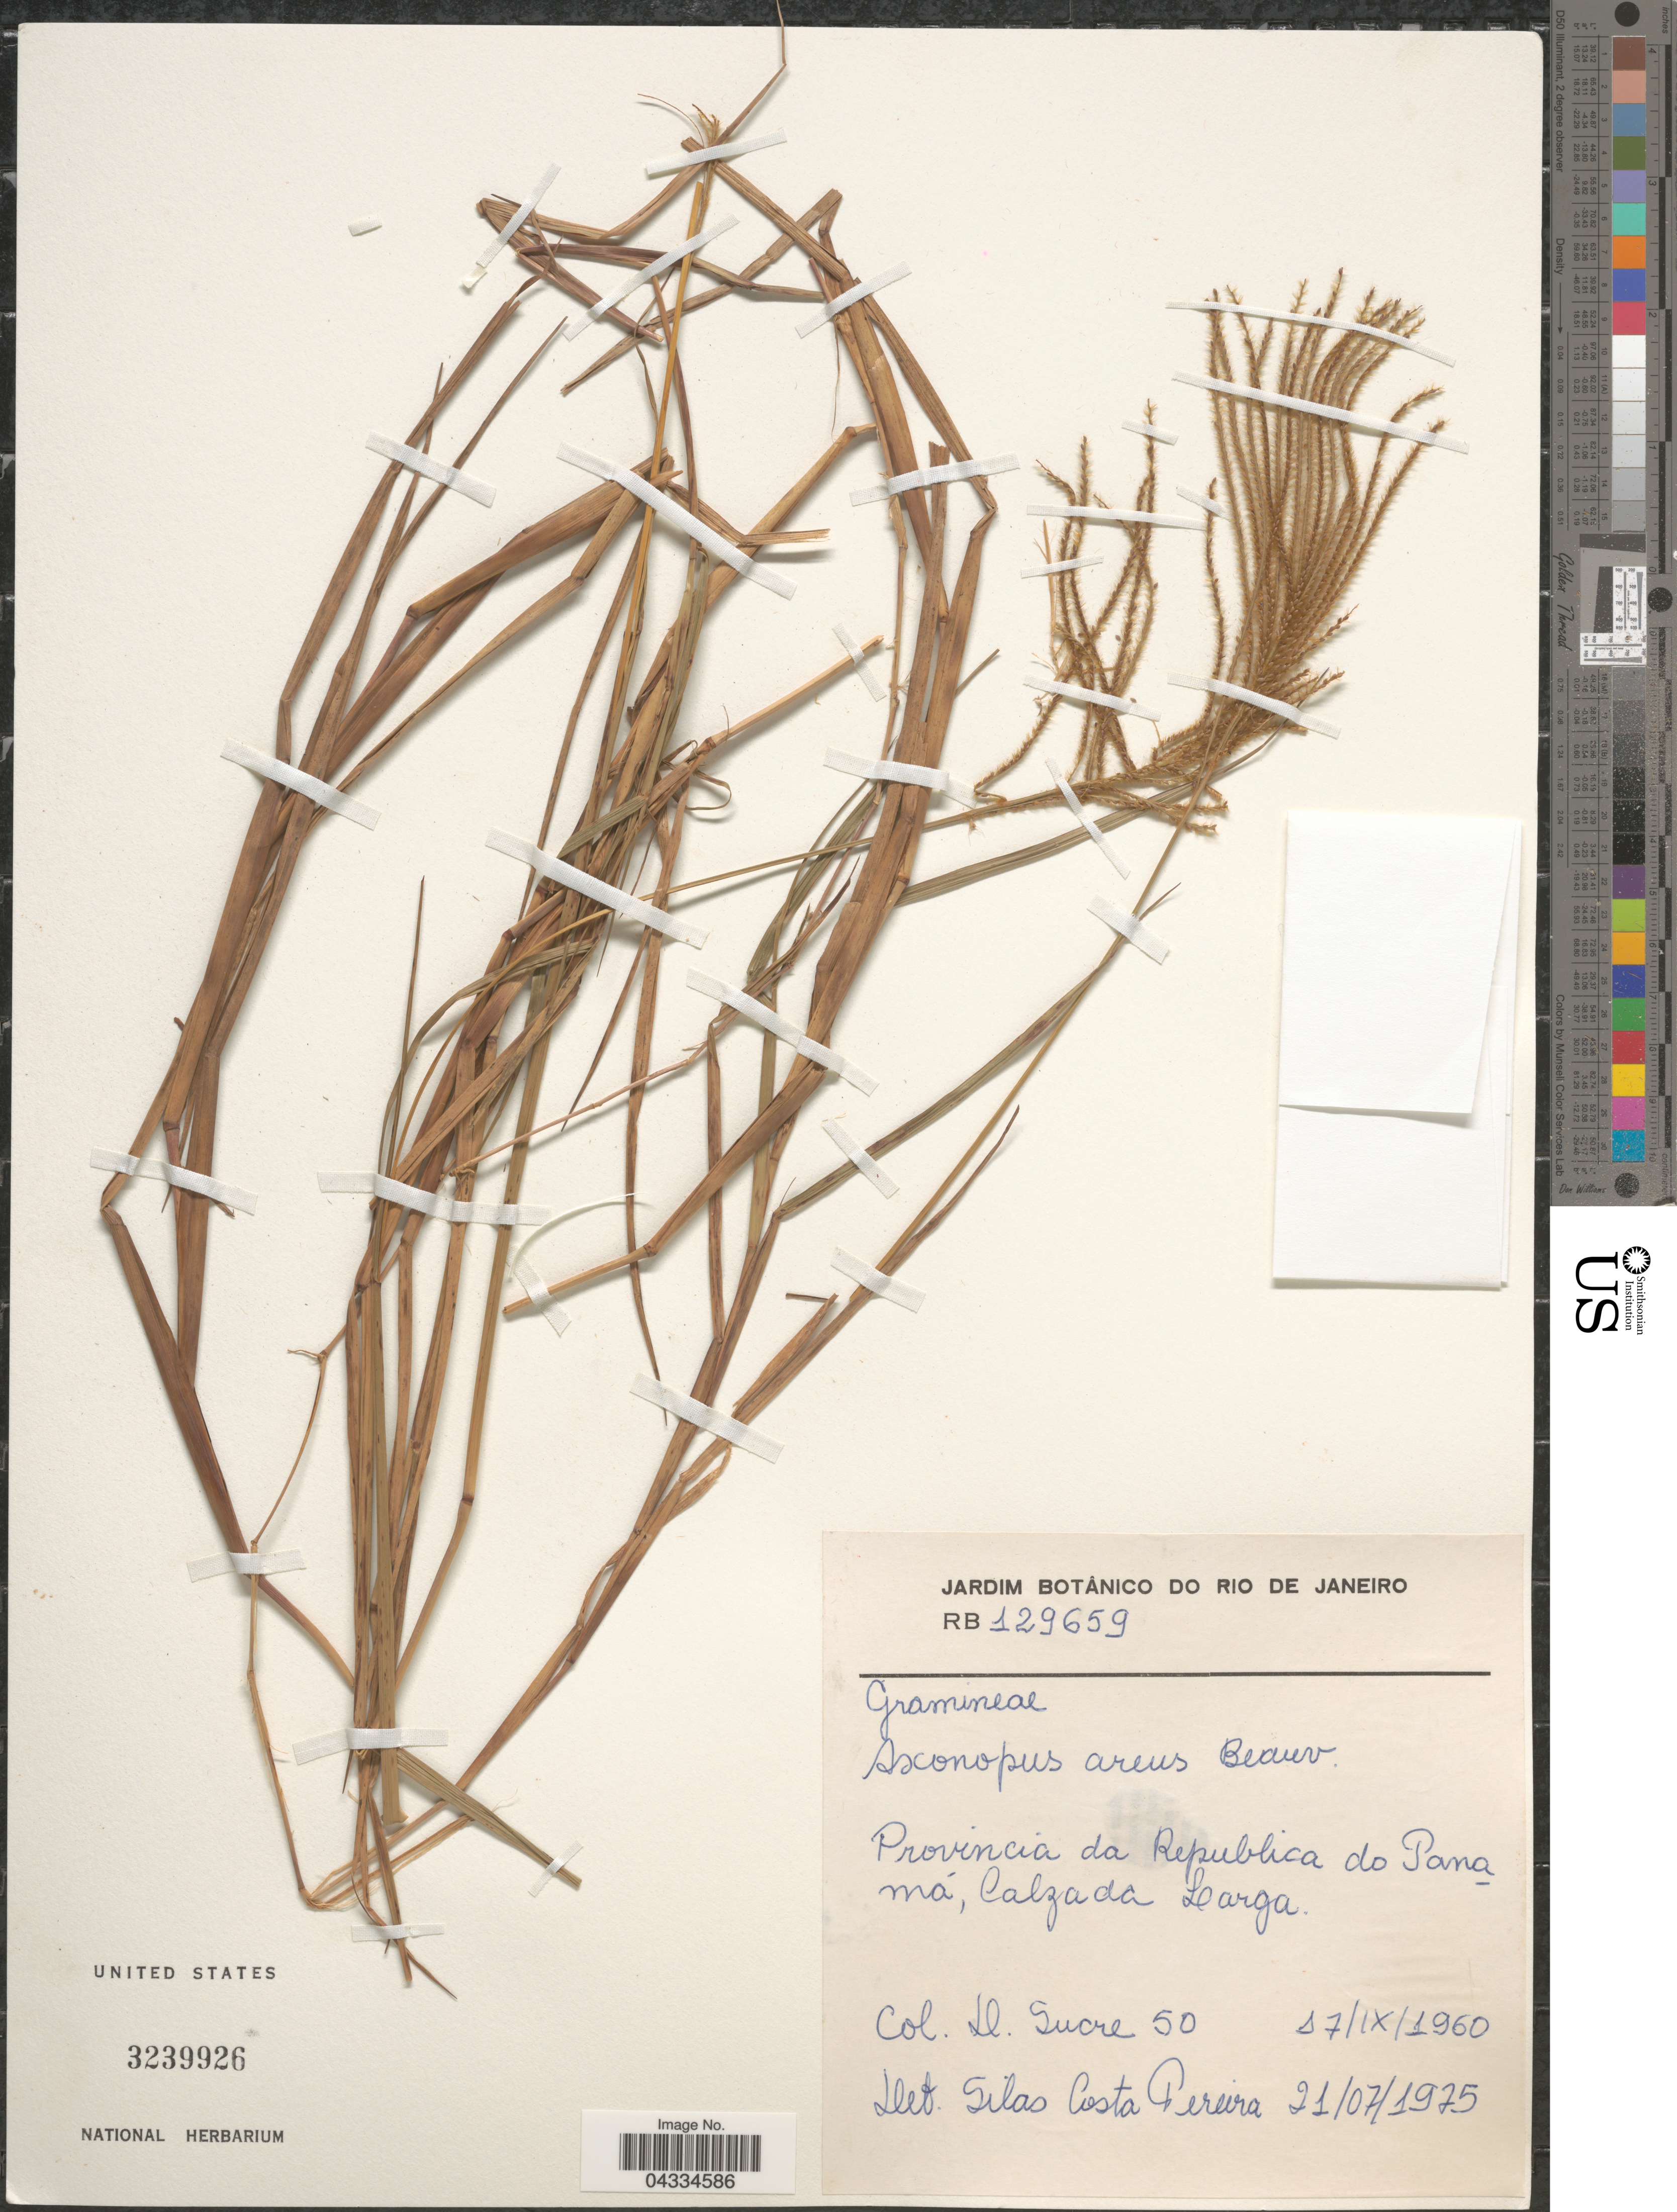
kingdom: Plantae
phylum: Tracheophyta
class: Liliopsida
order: Poales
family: Poaceae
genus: Axonopus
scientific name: Axonopus aureus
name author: P. Beauv.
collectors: D. Sucre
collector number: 50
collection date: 1960-10-17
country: Panama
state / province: Panamá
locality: Provincia da Republica do Panamá, Calzada Larga.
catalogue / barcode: US 3239926